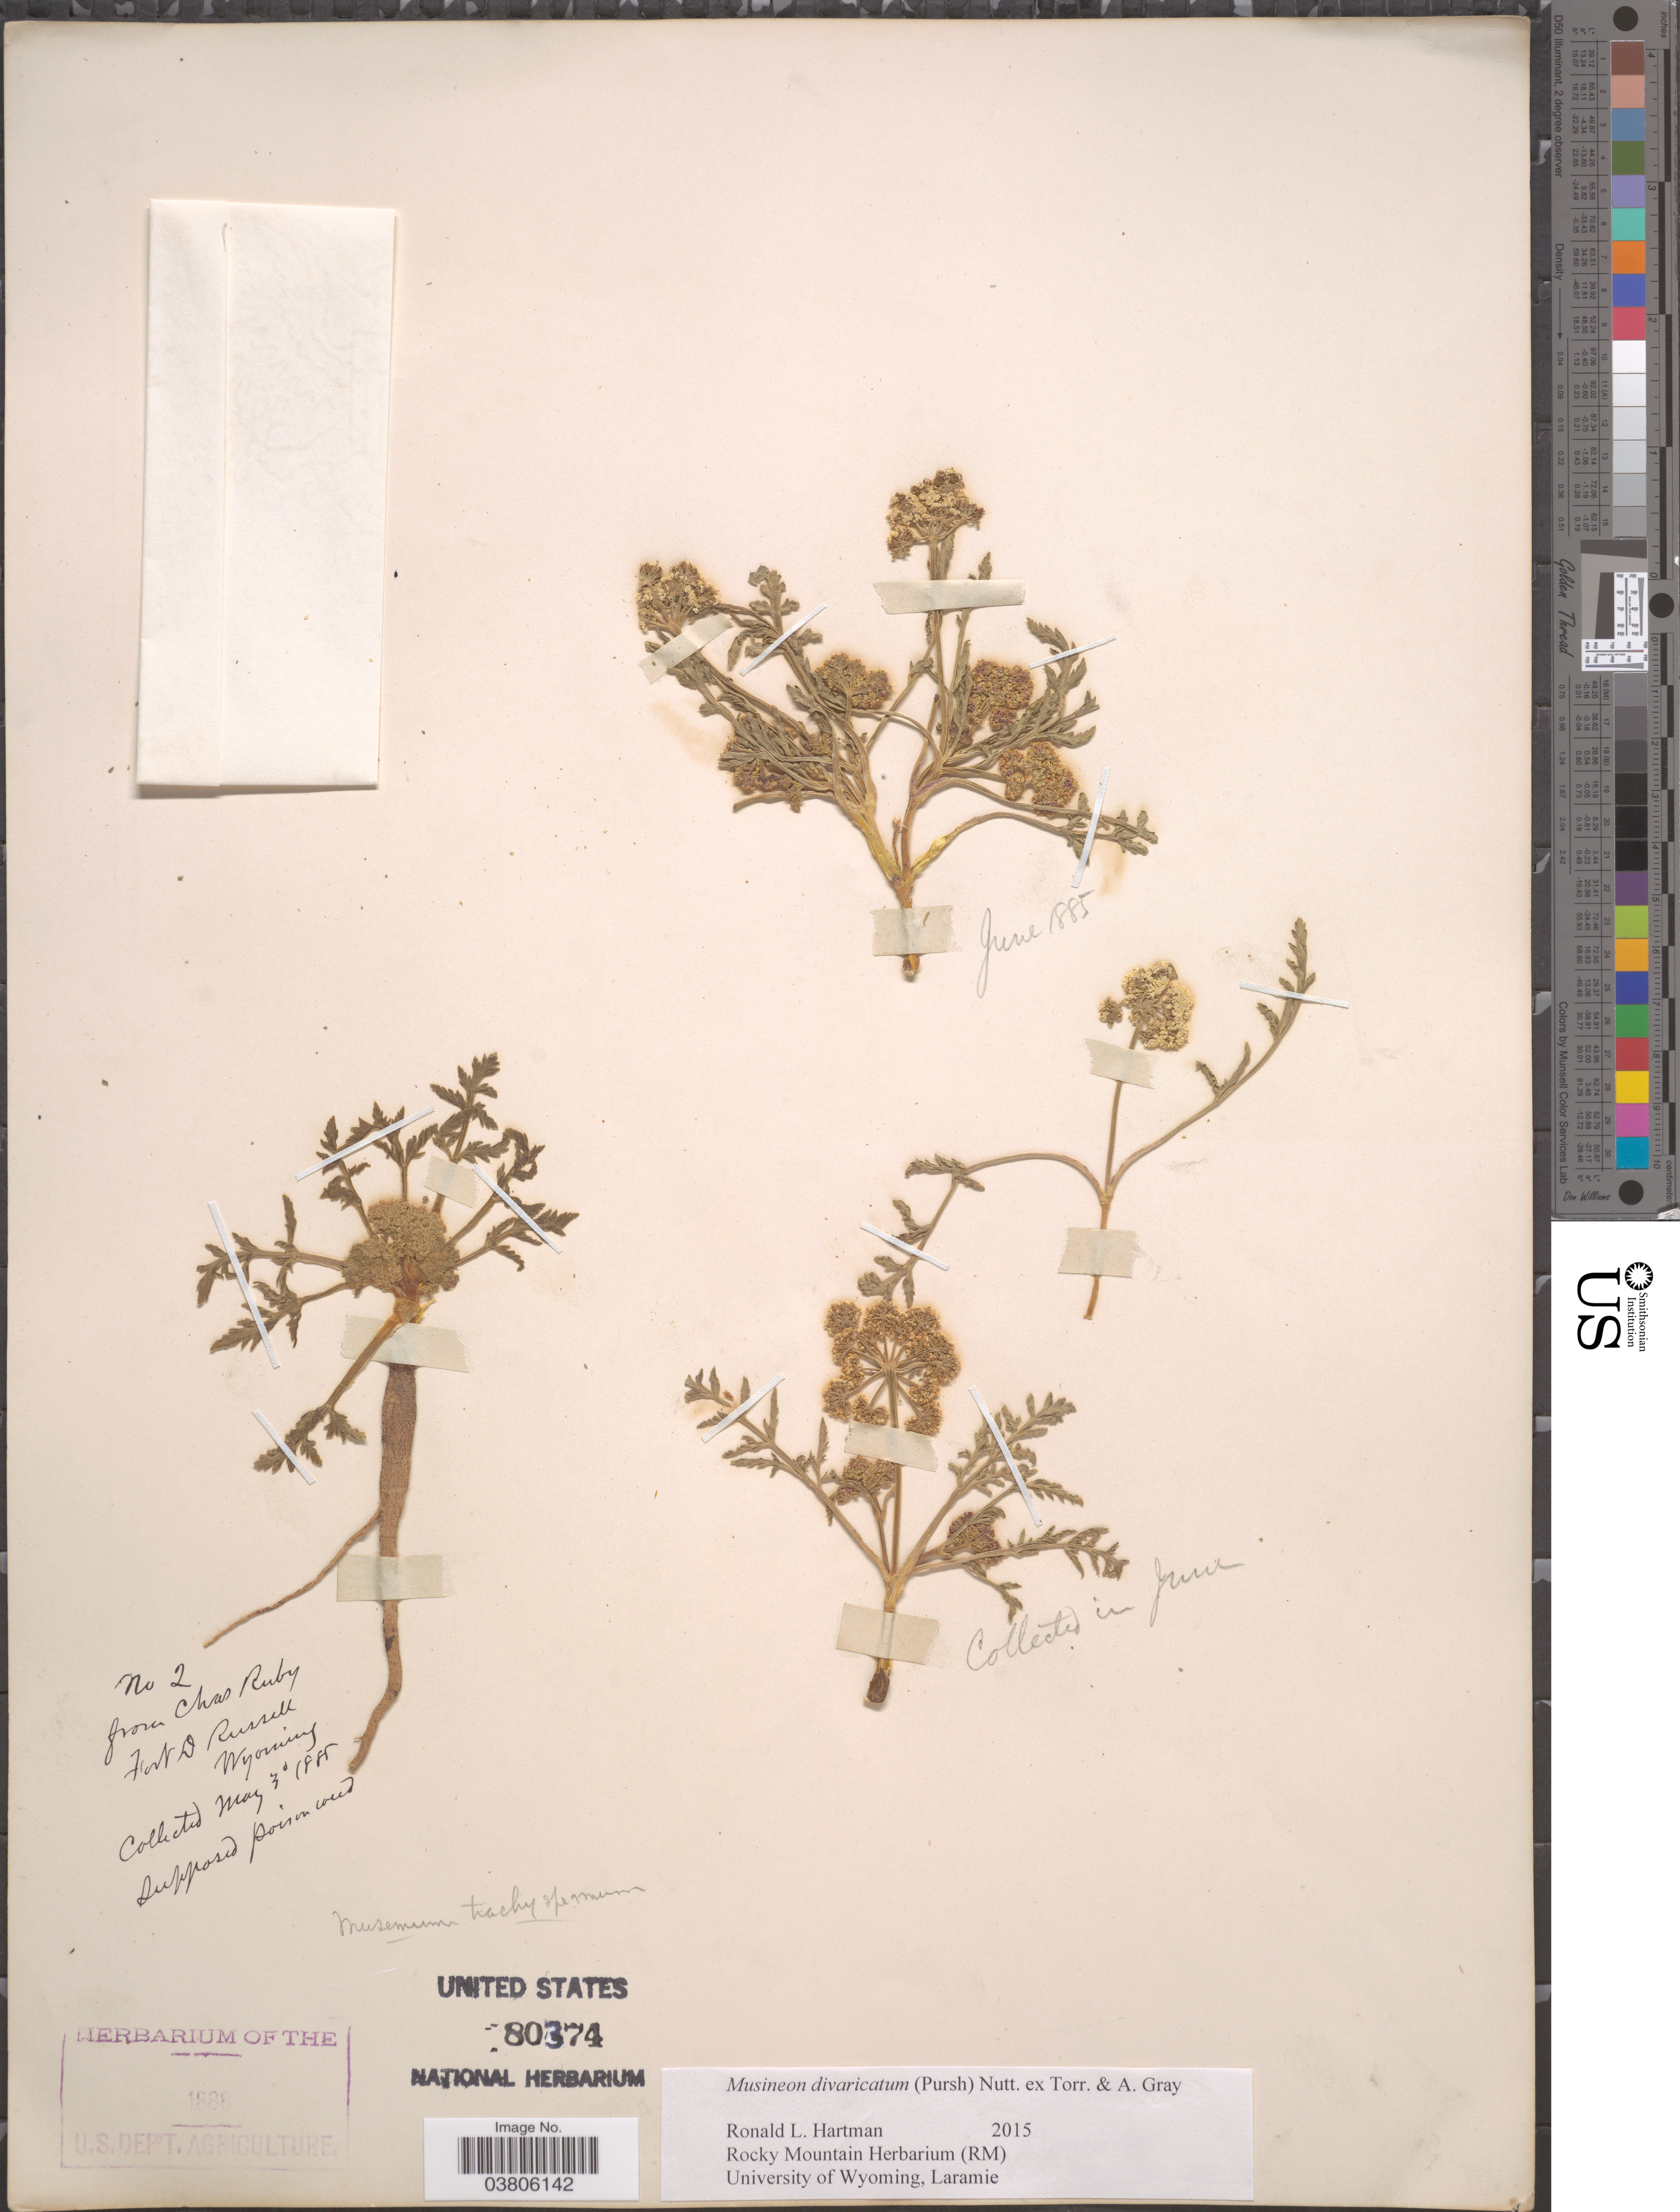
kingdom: Plantae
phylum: Tracheophyta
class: Magnoliopsida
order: Apiales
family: Apiaceae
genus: Musineon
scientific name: Musineon divaricatum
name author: (Pursh) Nutt.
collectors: C. Ruby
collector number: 2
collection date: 1885-05-03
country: United States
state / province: Wyoming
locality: Fort D Russell.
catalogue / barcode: US 80374